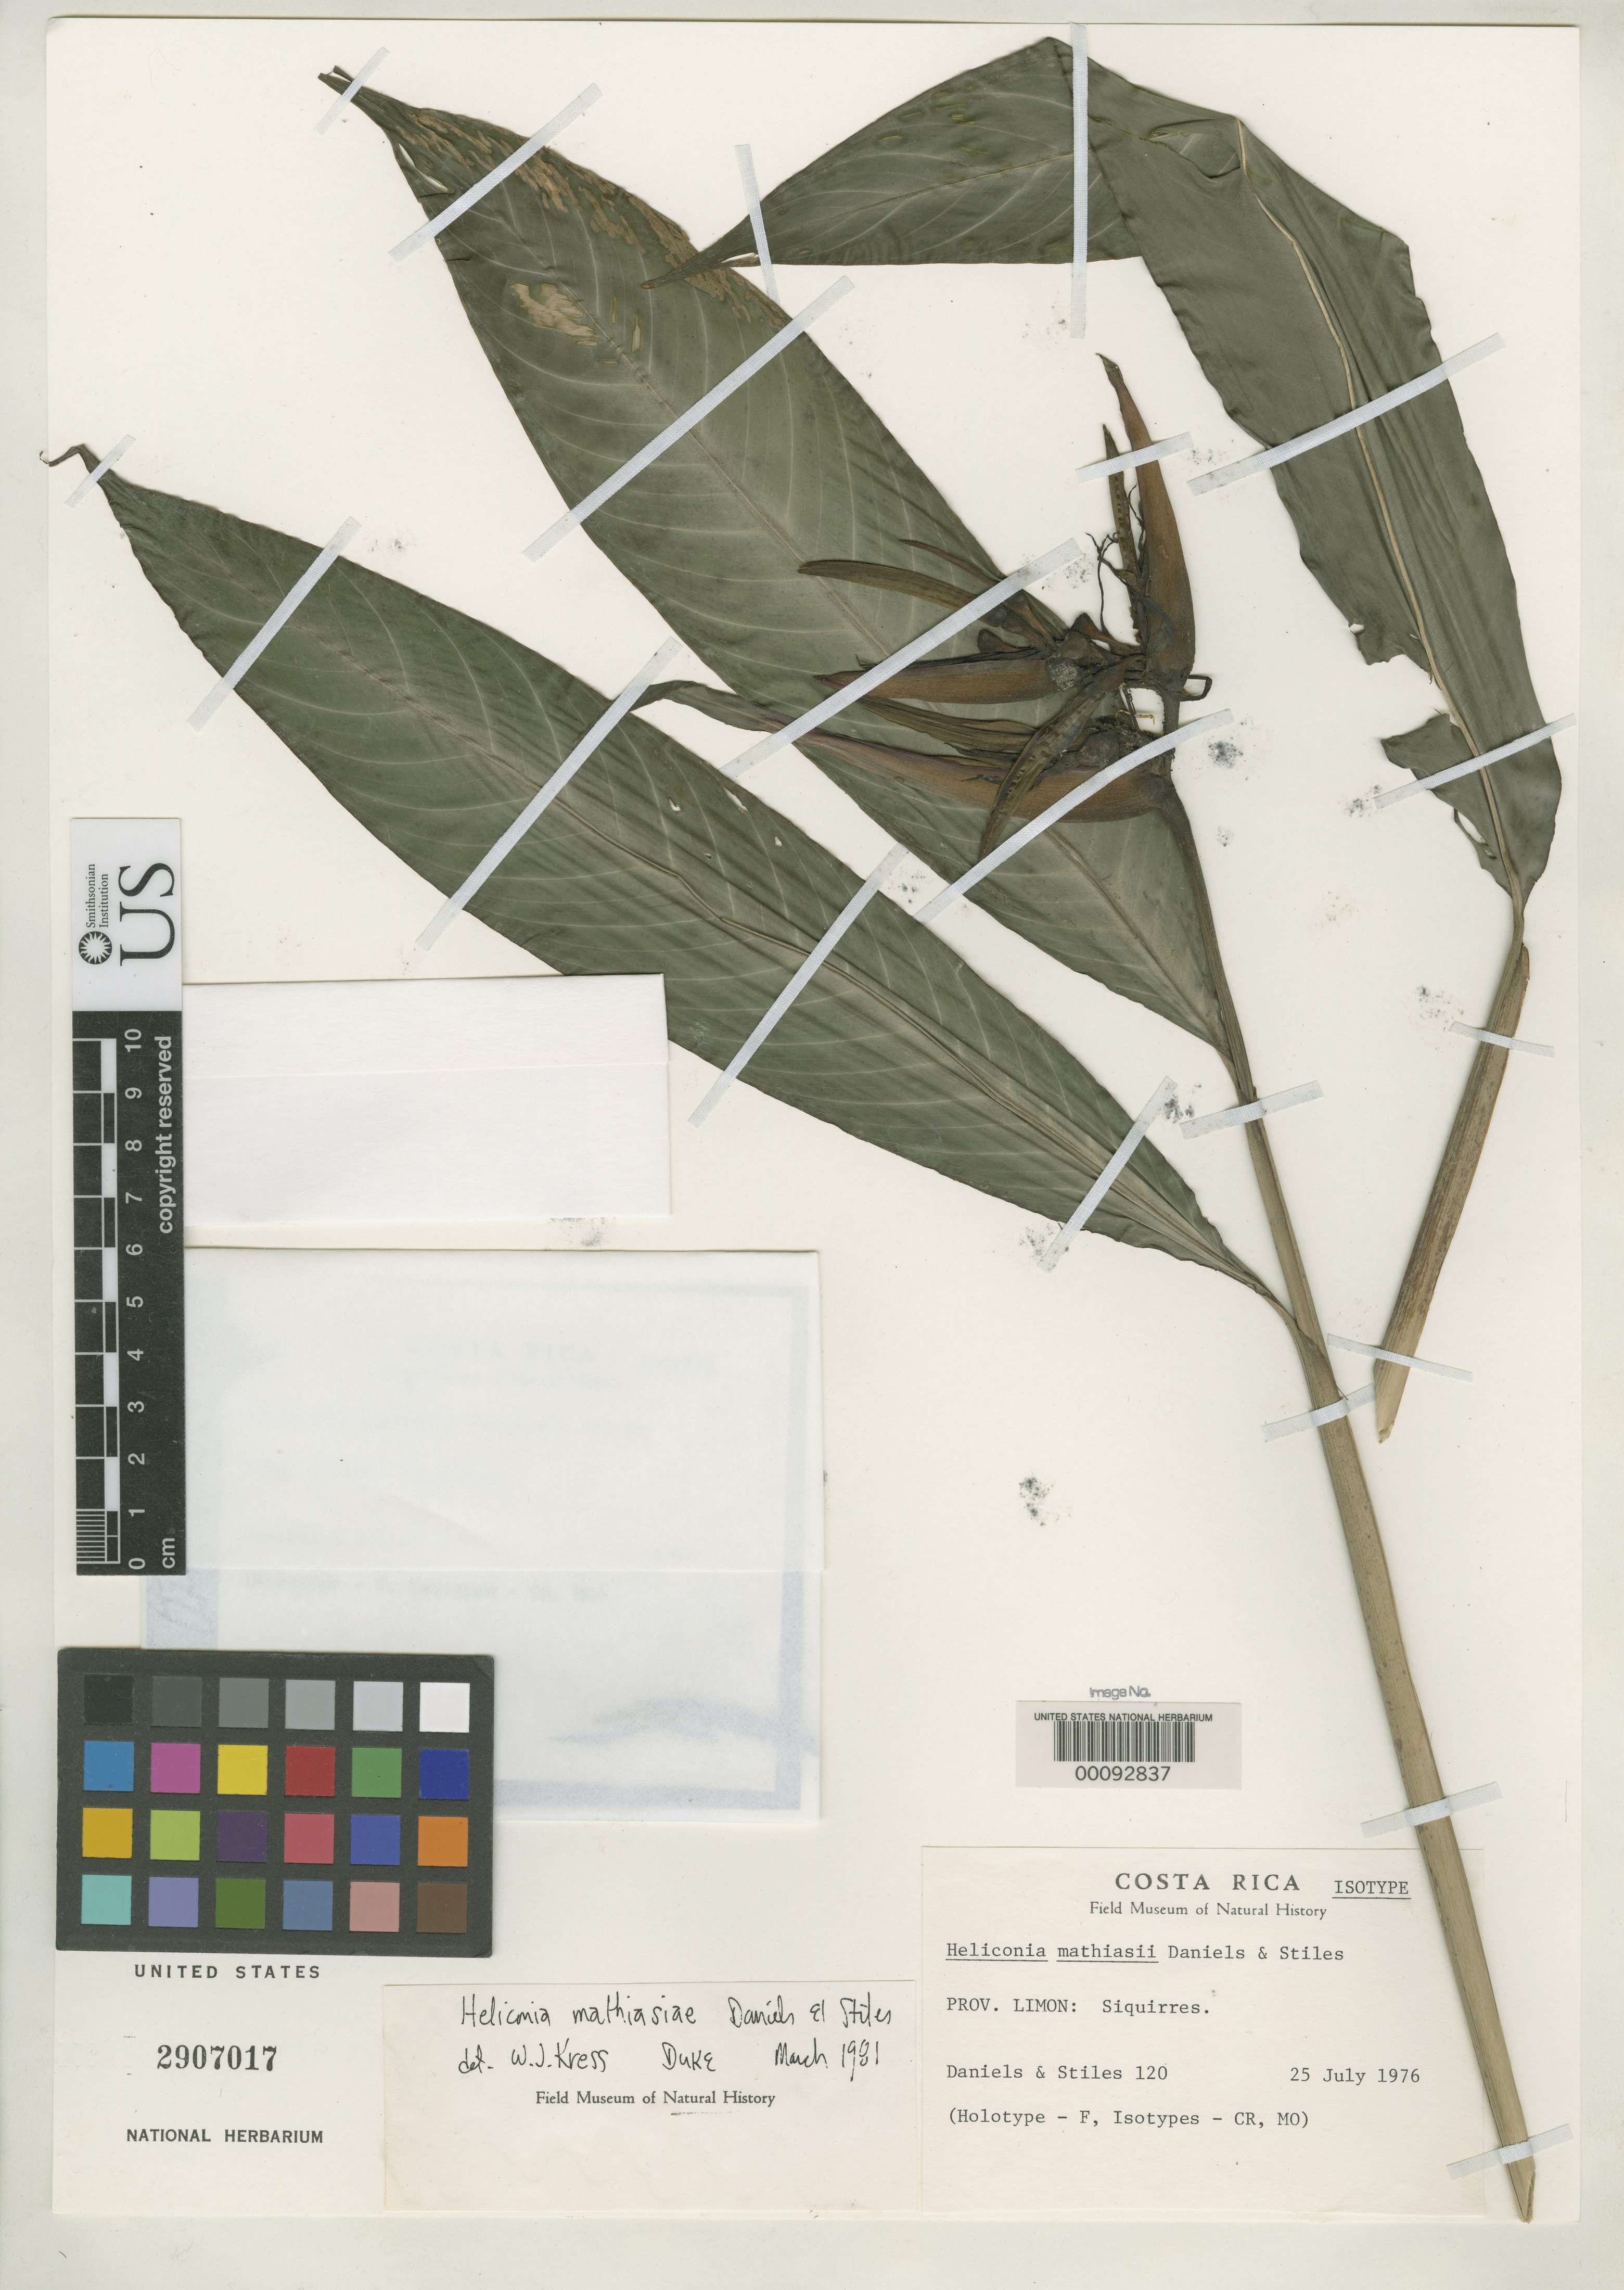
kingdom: Plantae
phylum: Tracheophyta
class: Liliopsida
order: Zingiberales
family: Heliconiaceae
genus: Heliconia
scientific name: Heliconia mathiasii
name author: G.S. Daniels & F.G. Stiles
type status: Isotype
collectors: G. S. Daniels & F.G. Stiles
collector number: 120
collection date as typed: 25 Jul 1976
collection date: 1976-07-25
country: Costa Rica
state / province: Limón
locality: Siquirres.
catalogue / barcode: US 2907017